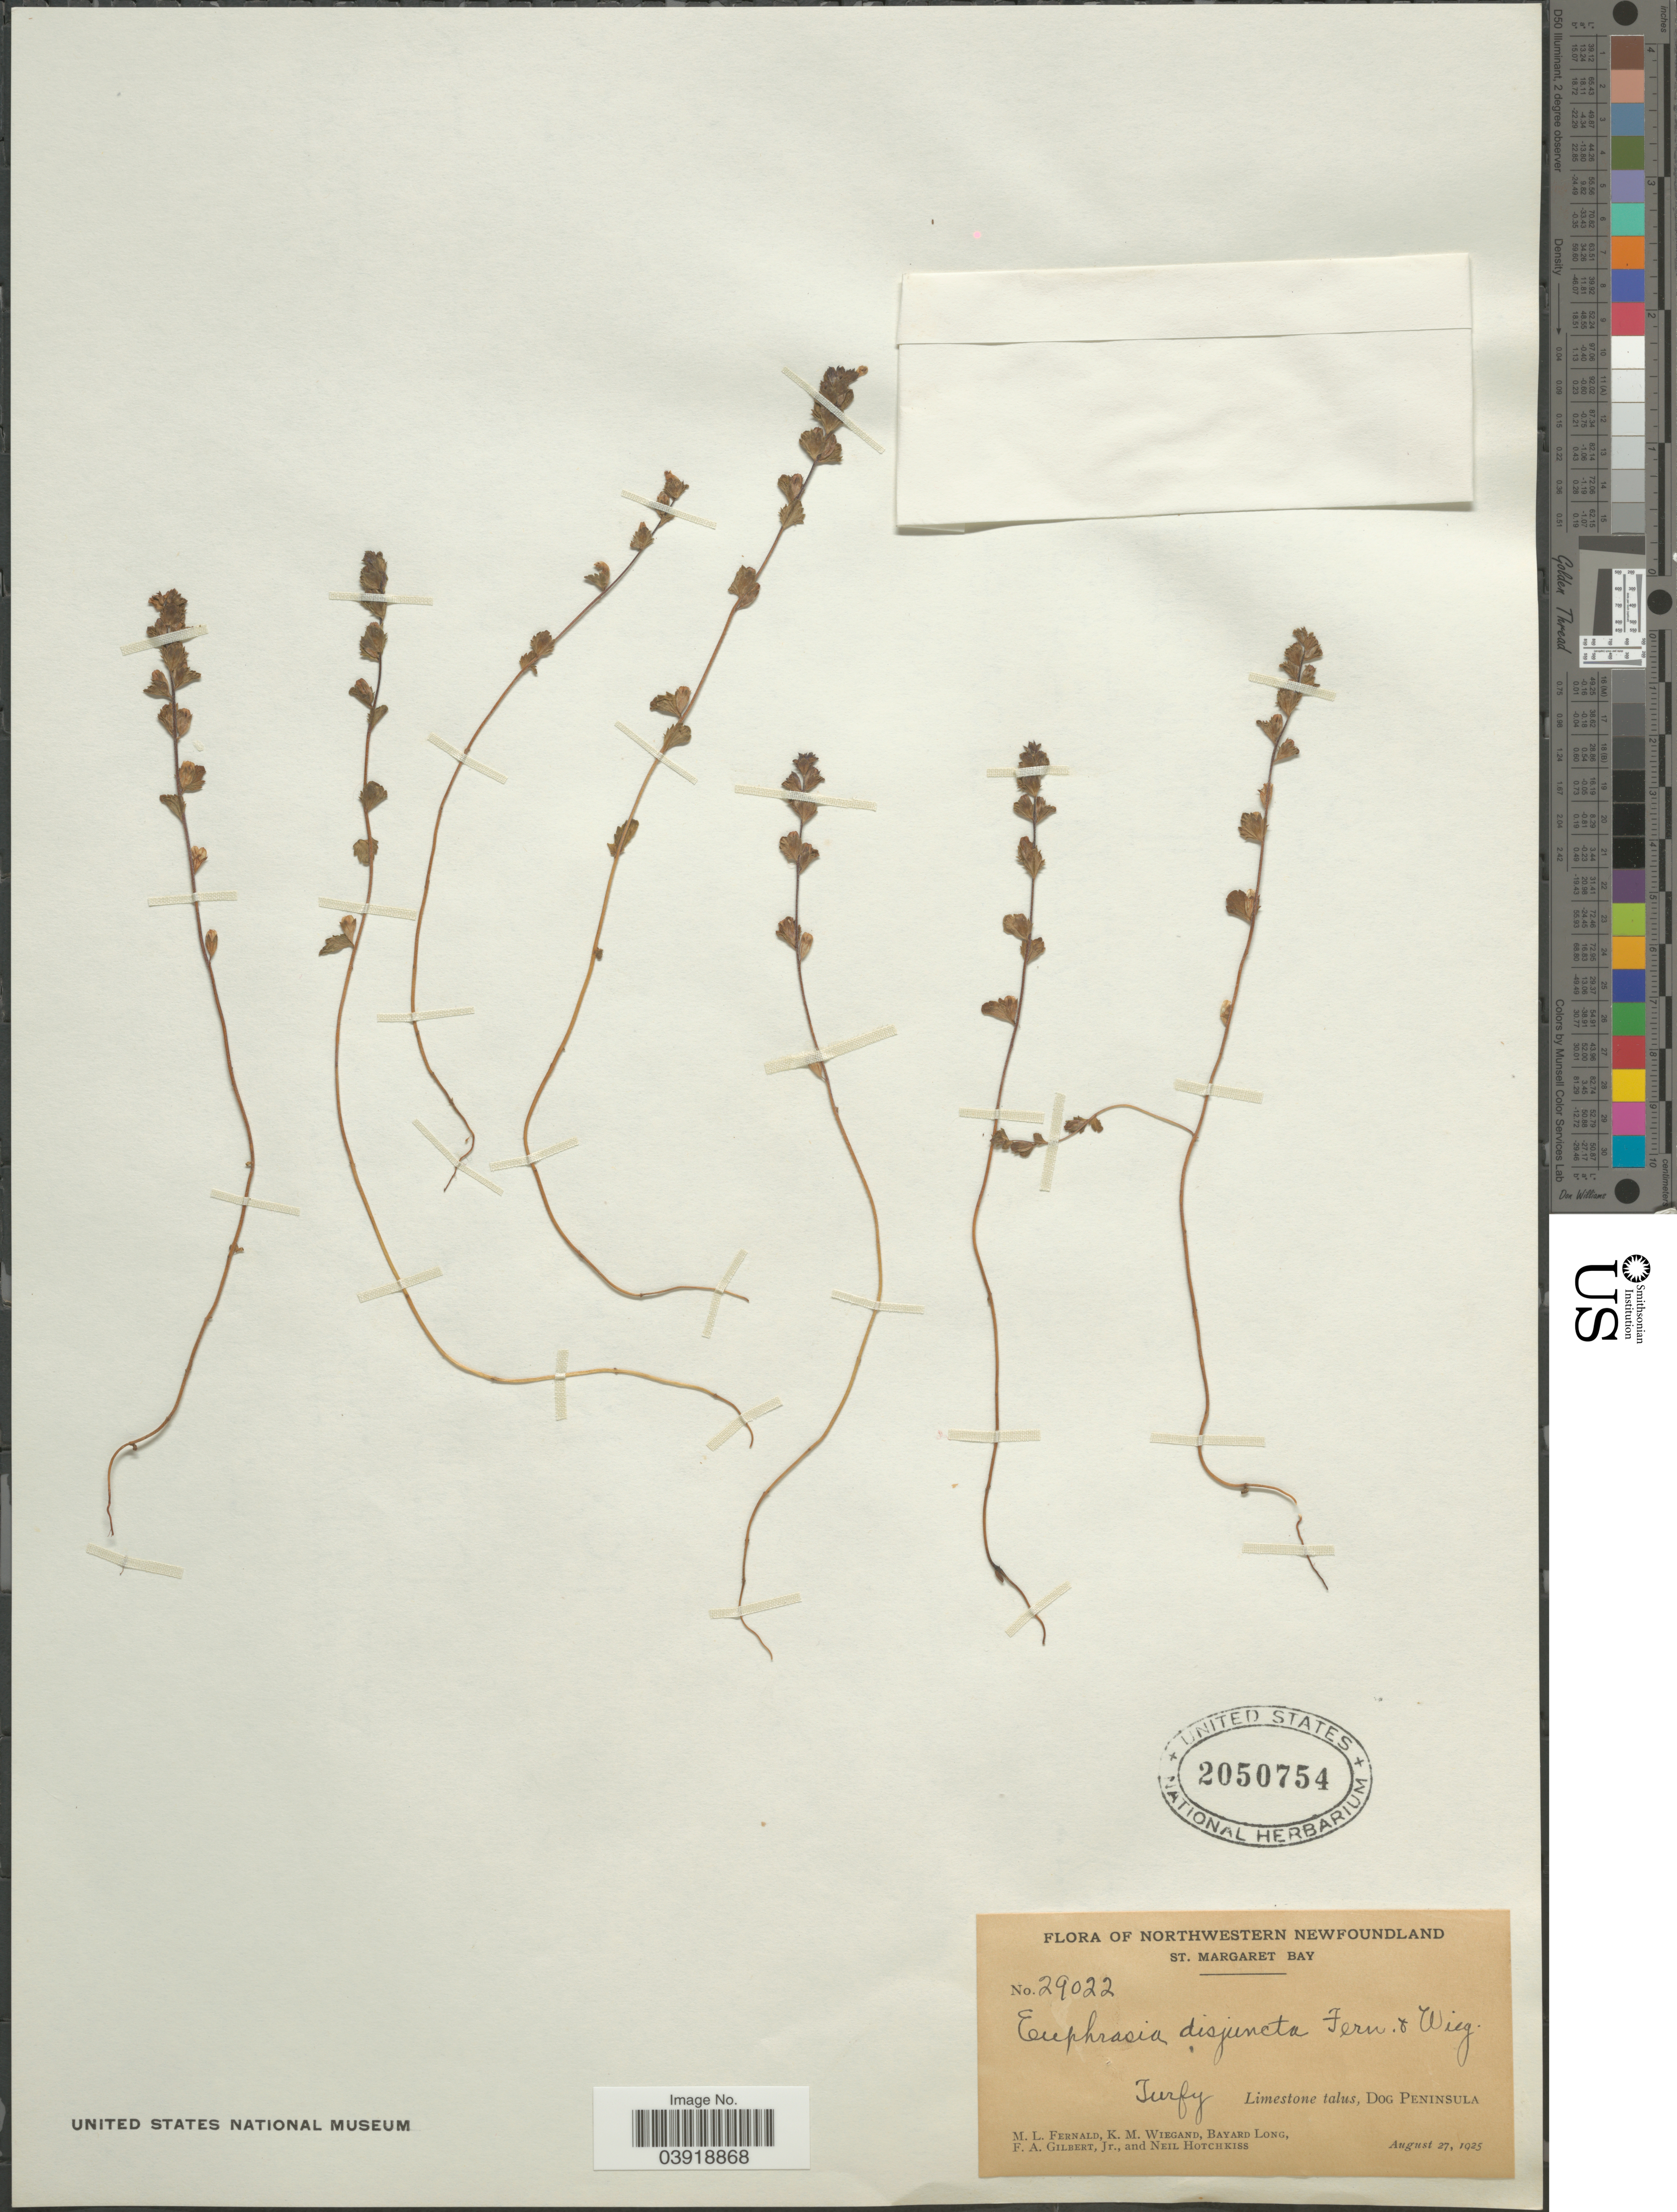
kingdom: Plantae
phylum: Tracheophyta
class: Magnoliopsida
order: Lamiales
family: Orobanchaceae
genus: Euphrasia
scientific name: Euphrasia disjuncta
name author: Fernald & Wiegand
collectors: M. L. Fernald, K. M. Wiegand, B. Long, F. A. Gilbert & N. Hotchkiss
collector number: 29022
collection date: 1925-08-27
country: Canada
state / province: Newfoundland and Labrador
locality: Northwestern Newfoundland. St. Margaret Bay. Dog Peninsula.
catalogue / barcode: US 2050754